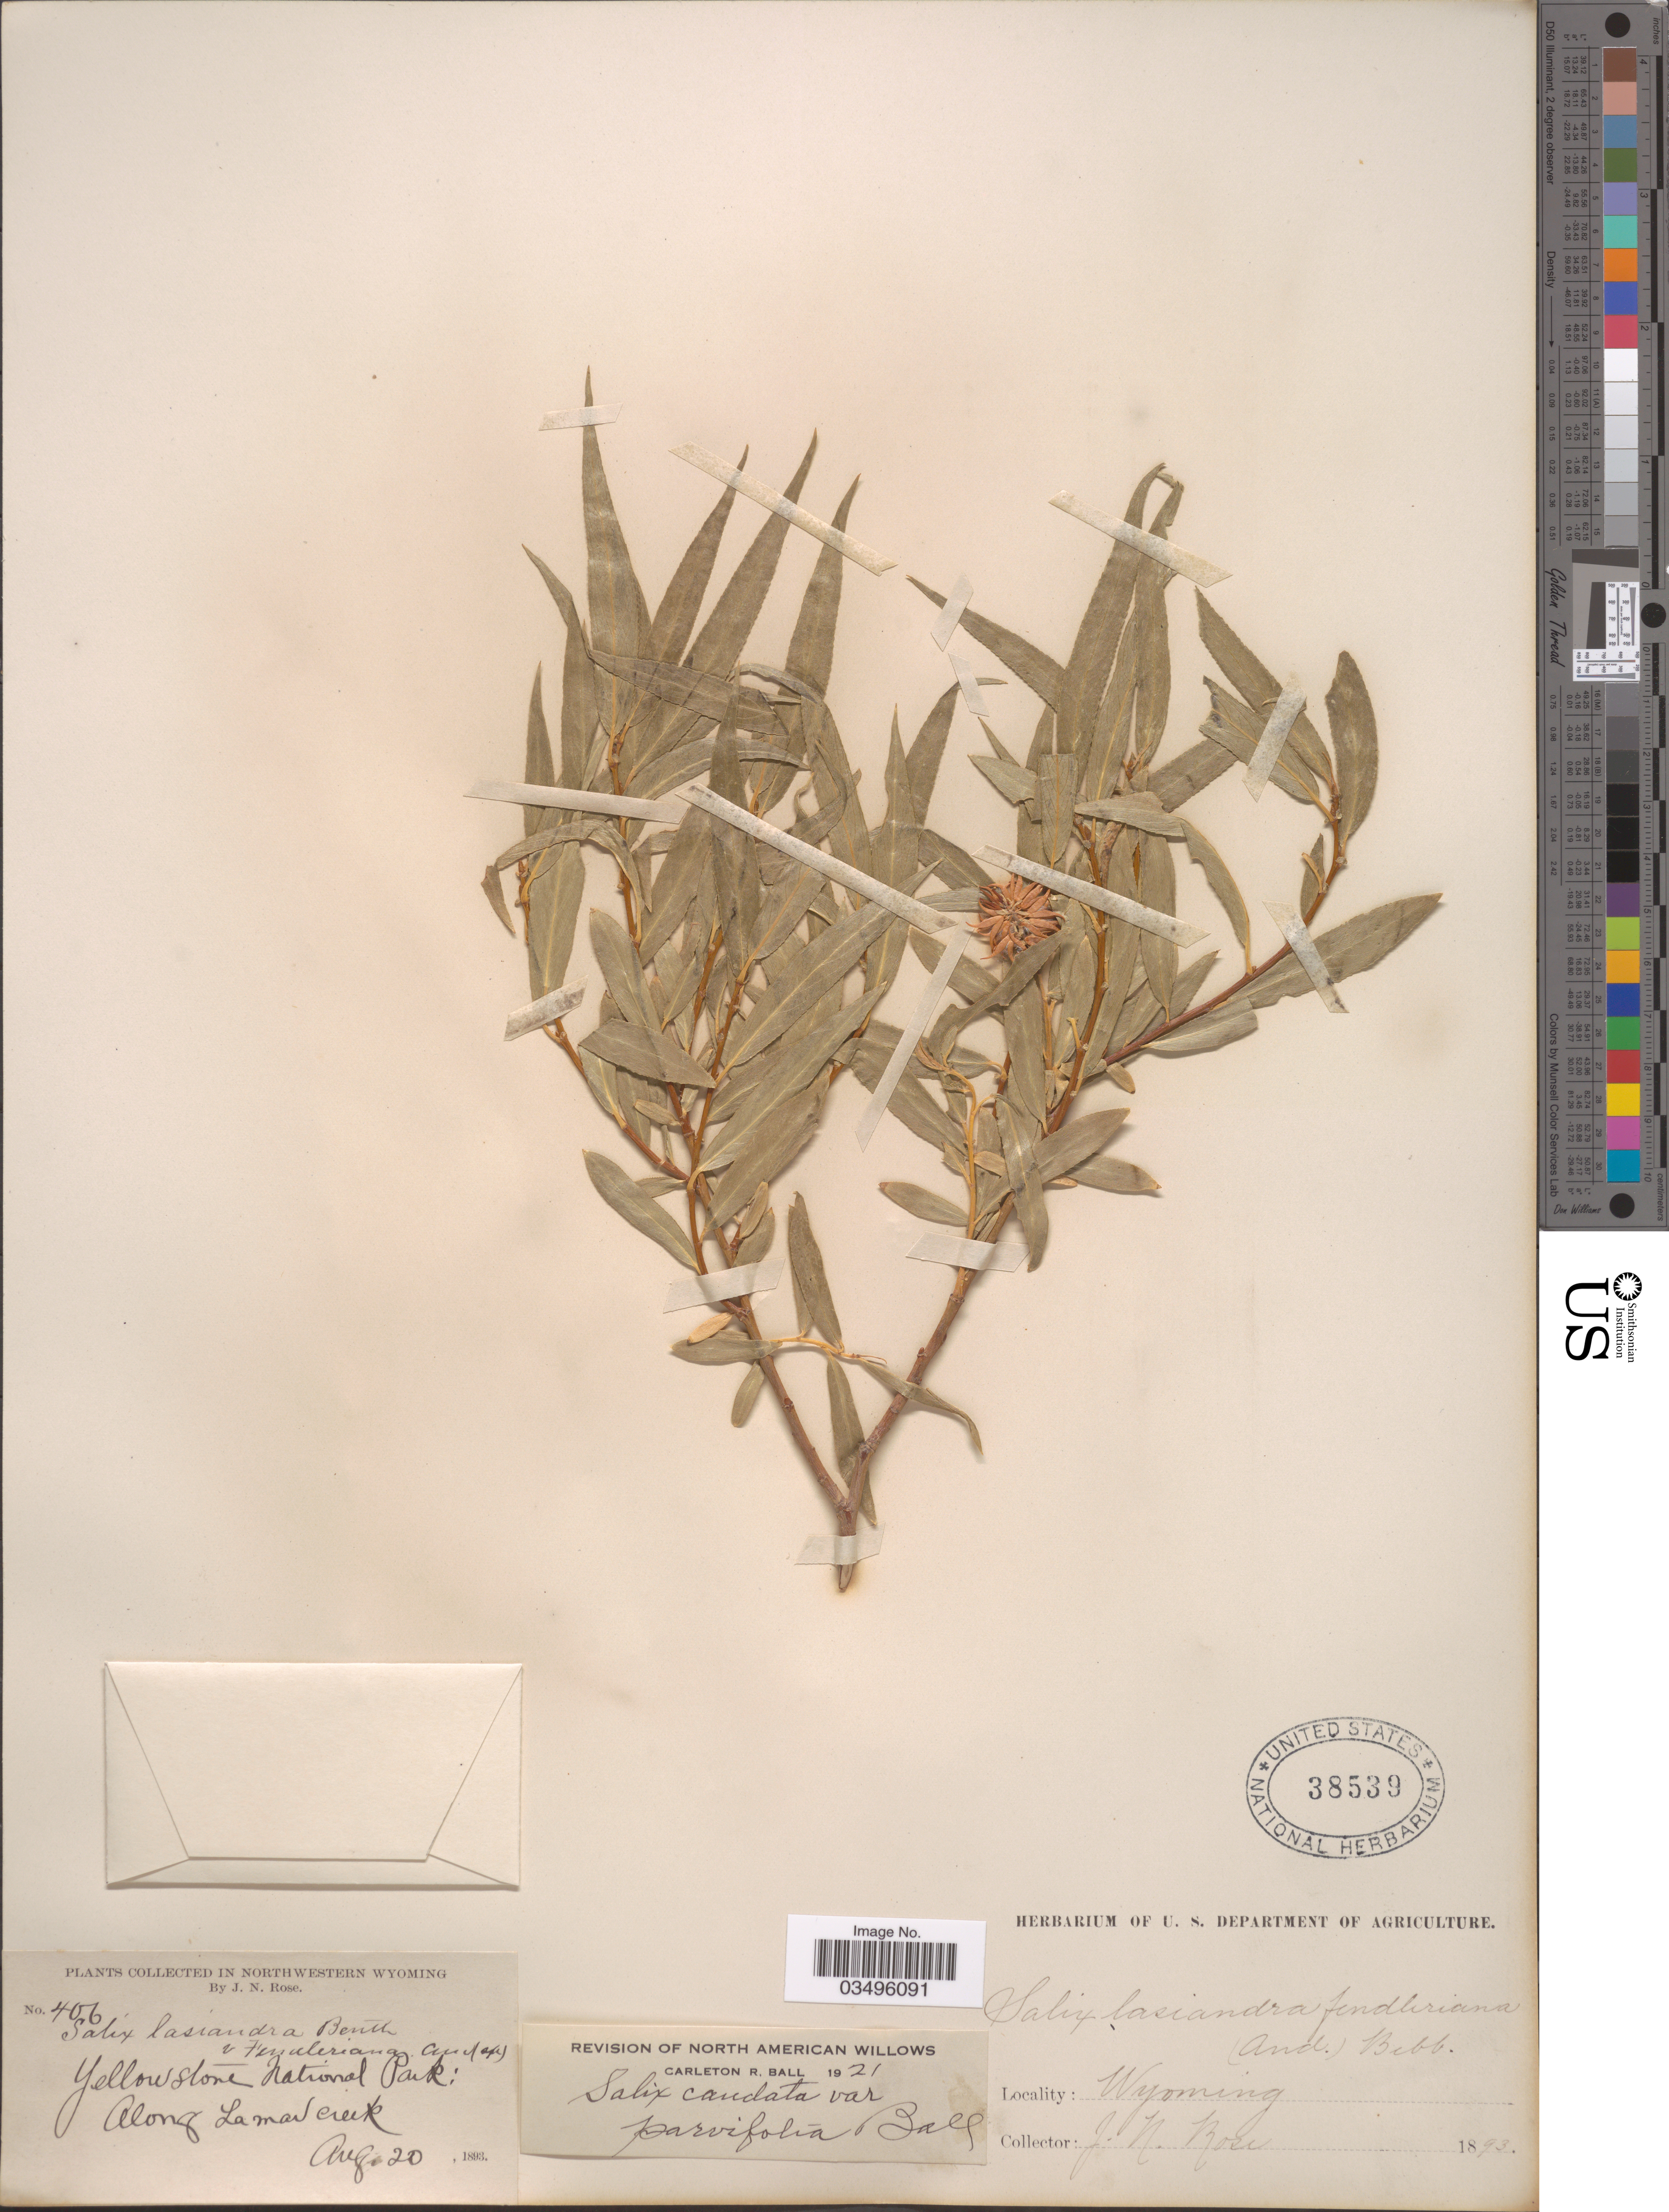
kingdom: Plantae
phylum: Tracheophyta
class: Magnoliopsida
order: Malpighiales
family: Salicaceae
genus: Salix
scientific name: Salix caudata var. parvifolia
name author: C.R. Ball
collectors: J. N. Rose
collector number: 406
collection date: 1893-08-20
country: United States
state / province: Wyoming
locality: Northwestern Wyoming. Yellowstone National Park; Along Lamar Creek.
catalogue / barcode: US 38539